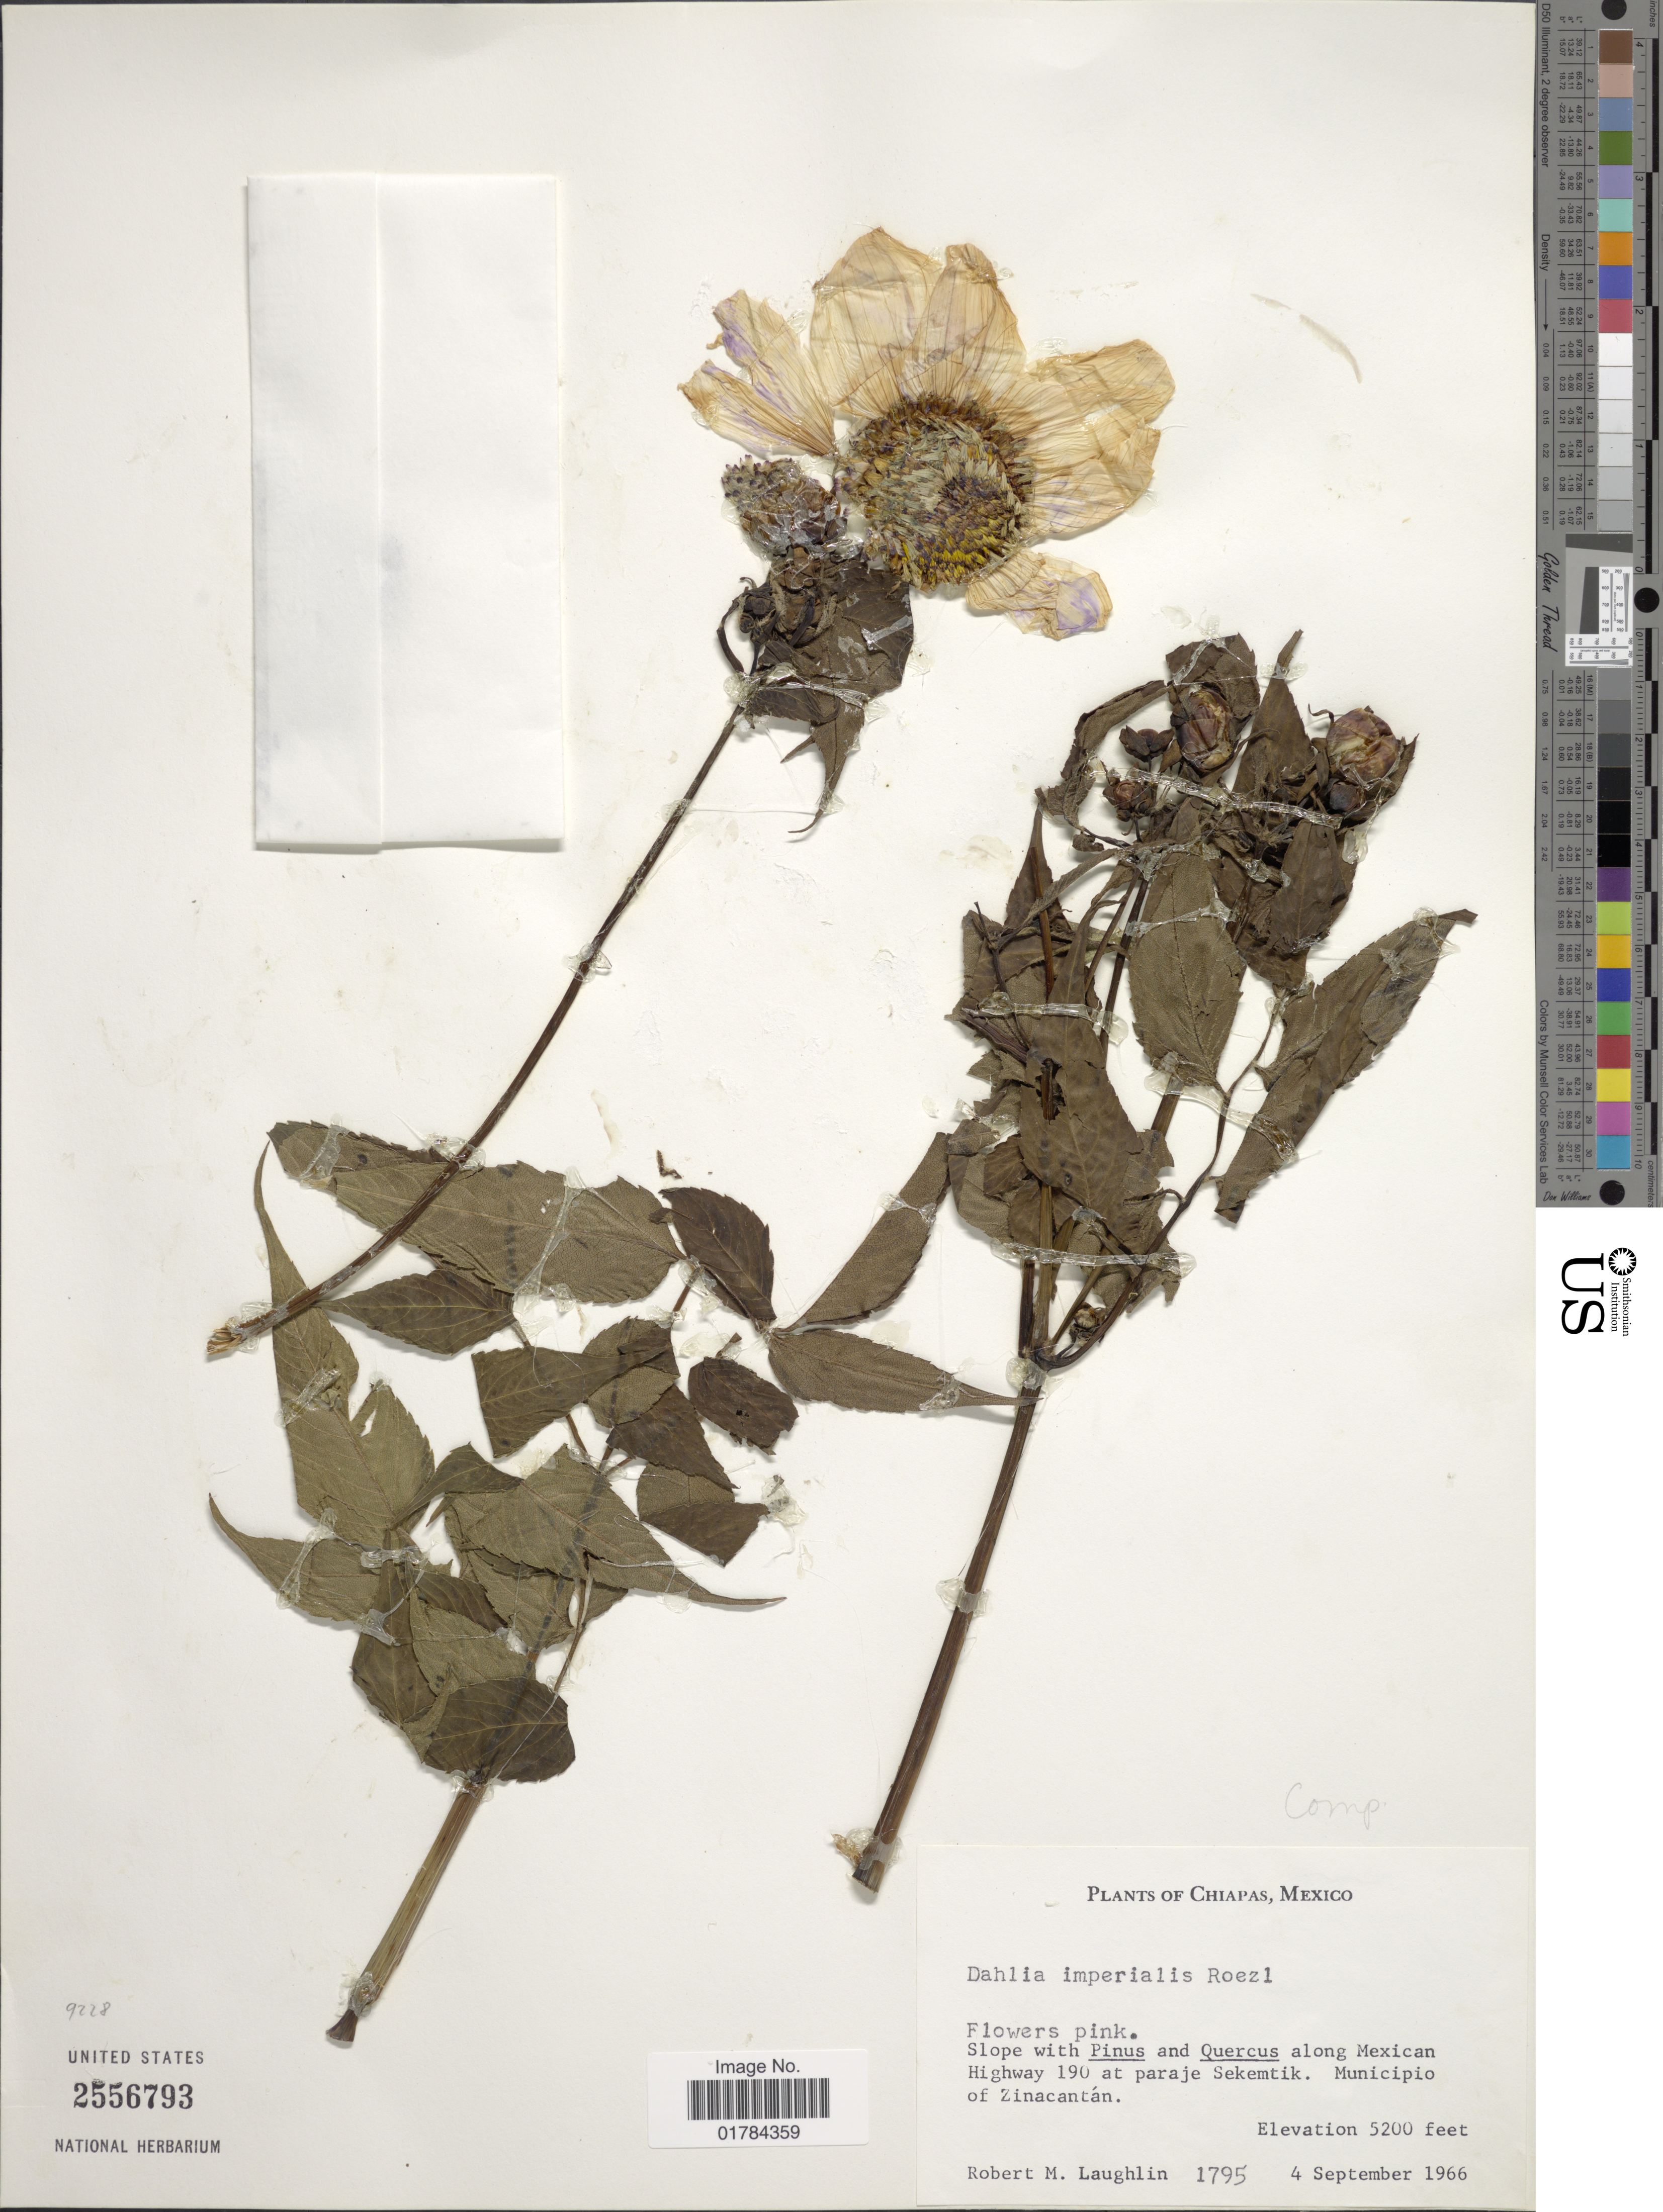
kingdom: Plantae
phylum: Tracheophyta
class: Magnoliopsida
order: Asterales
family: Asteraceae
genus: Dahlia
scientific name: Dahlia imperialis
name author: Roezl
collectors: R. M. Laughlin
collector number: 1795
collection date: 1966-09-04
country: Mexico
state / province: Chiapas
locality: Slope with Pinus and Quercus along Mexican Highway 190 at paraje Sekemtik. Municipio of Zinacantan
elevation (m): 1585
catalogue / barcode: US 2556793